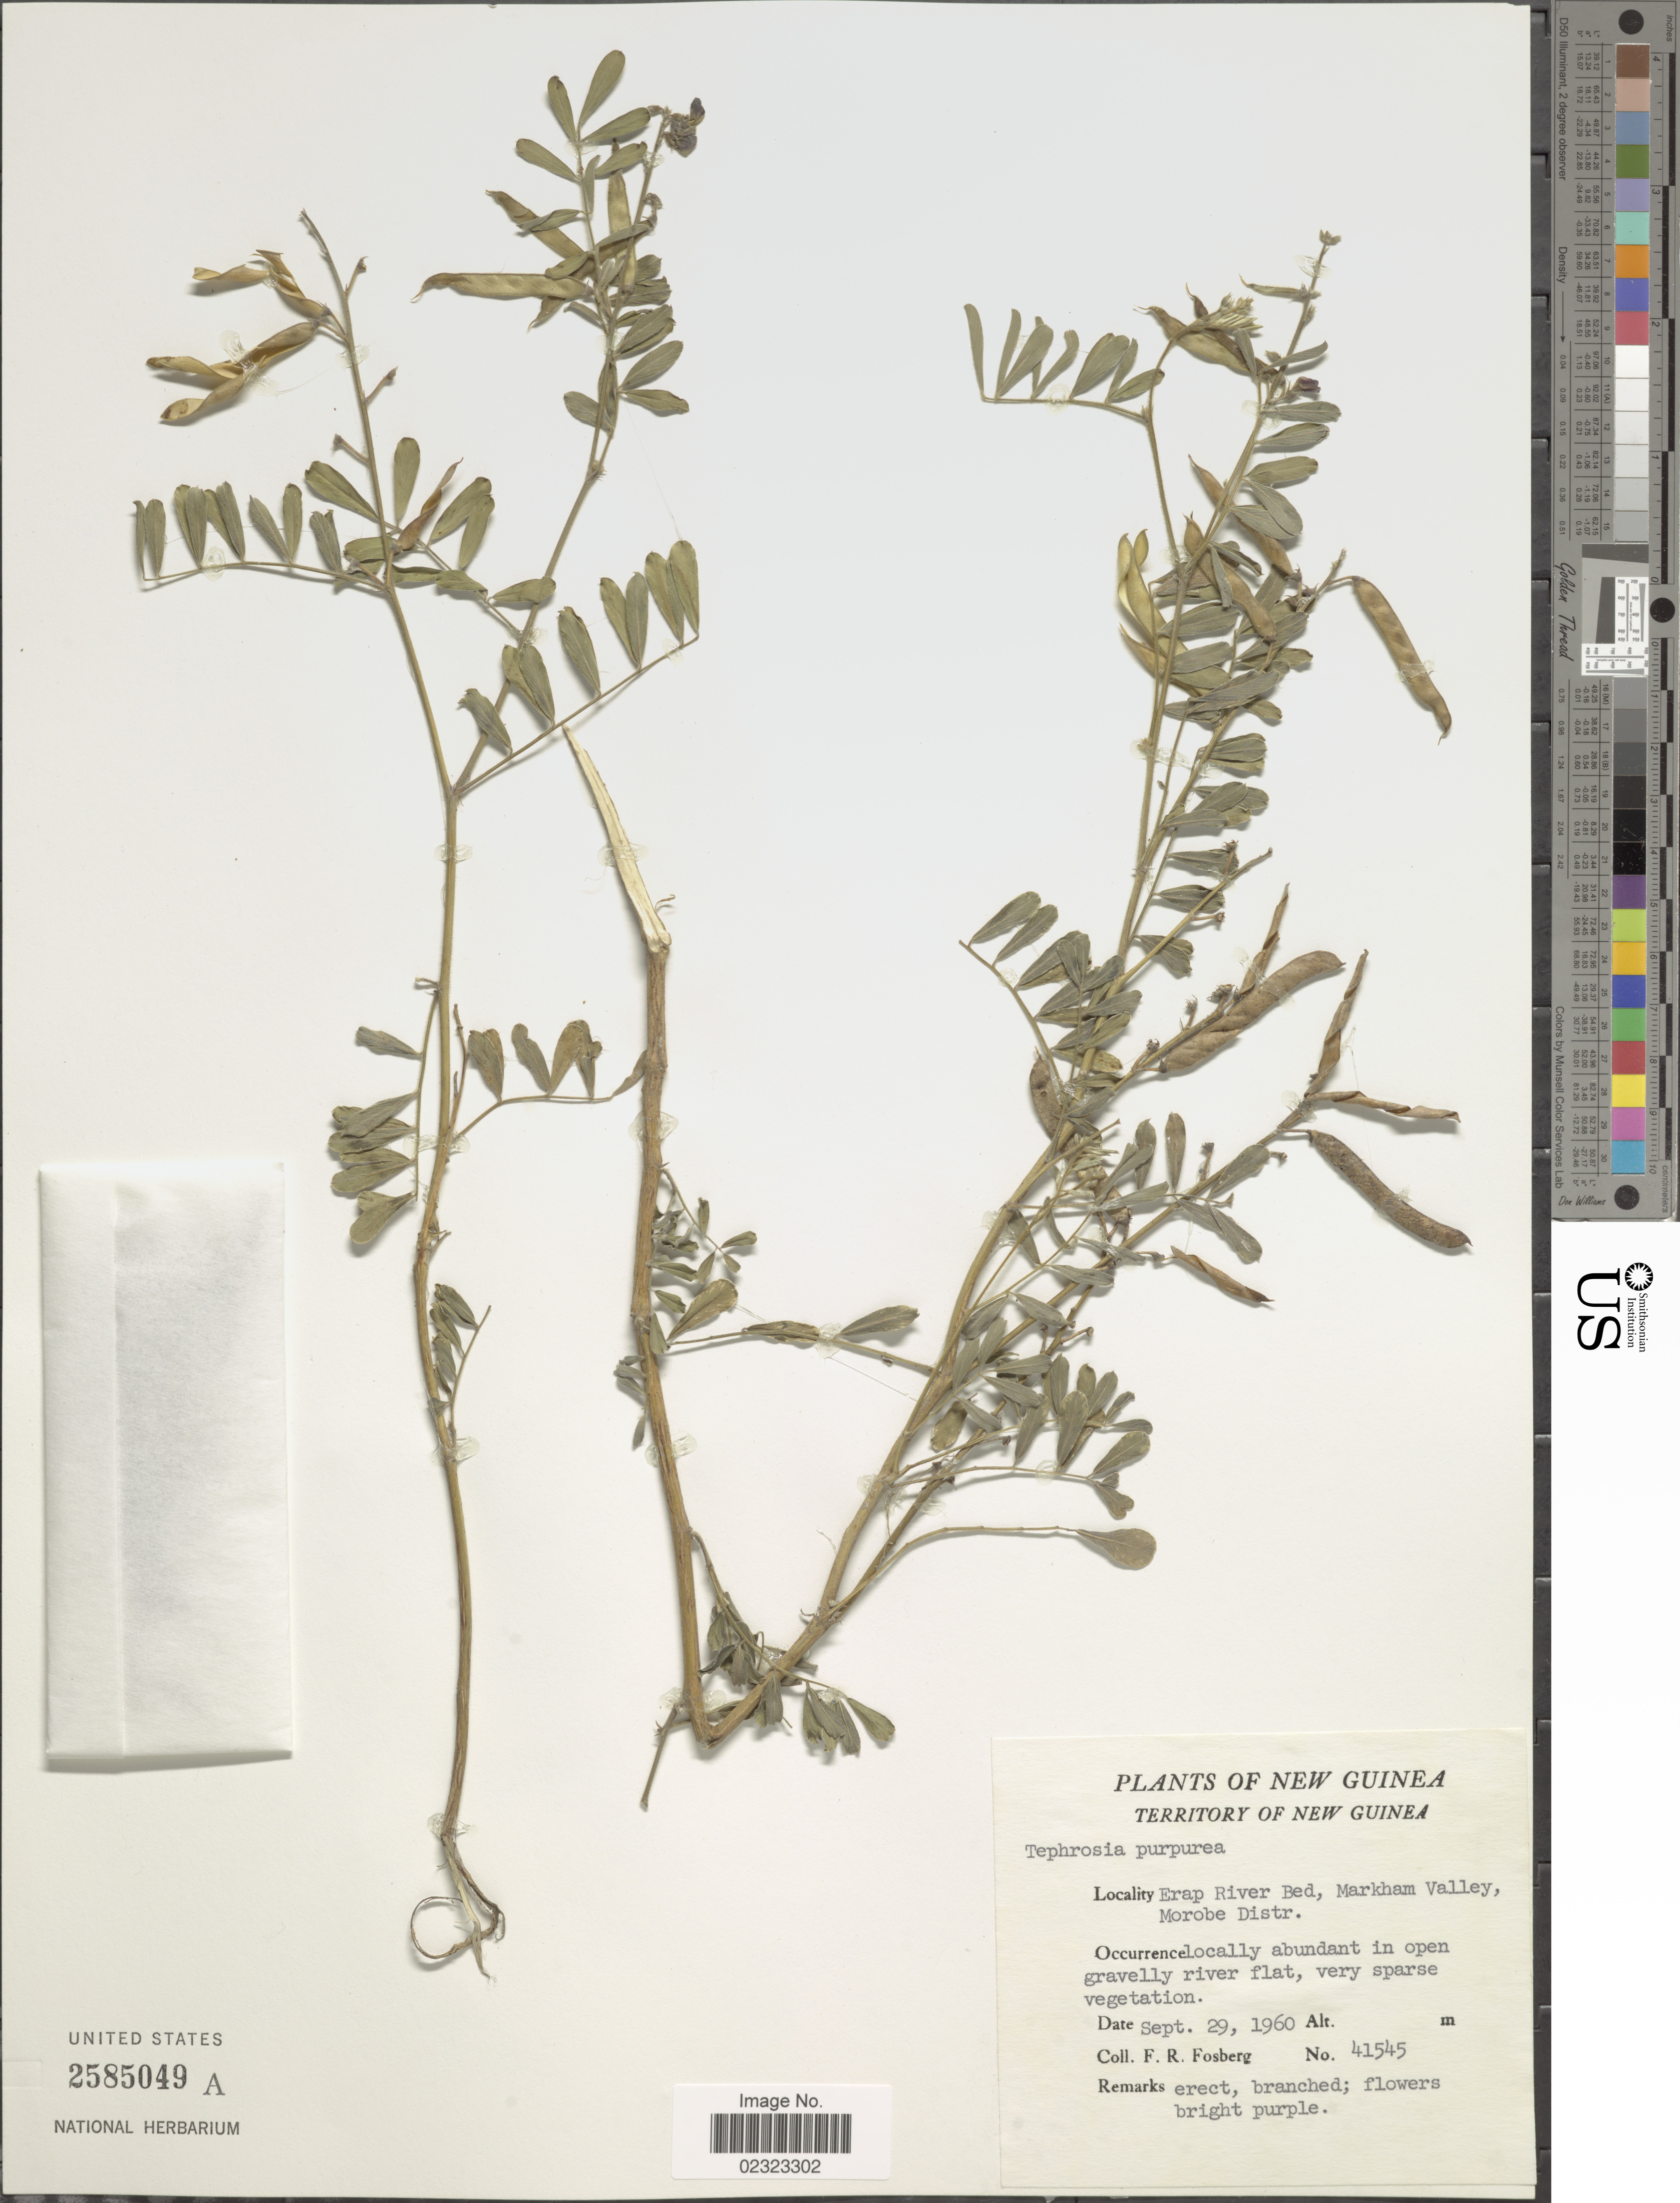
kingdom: Plantae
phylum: Tracheophyta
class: Magnoliopsida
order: Fabales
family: Fabaceae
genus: Tephrosia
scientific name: Tephrosia purpurea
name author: (L.) Pers.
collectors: F. R. Fosberg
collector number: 41545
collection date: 1960-09-29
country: Papua New Guinea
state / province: Morobe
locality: New Guinea, Erap River Bed, Markham Valley, abundant in open gravelly river flat.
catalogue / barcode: US 2585049A